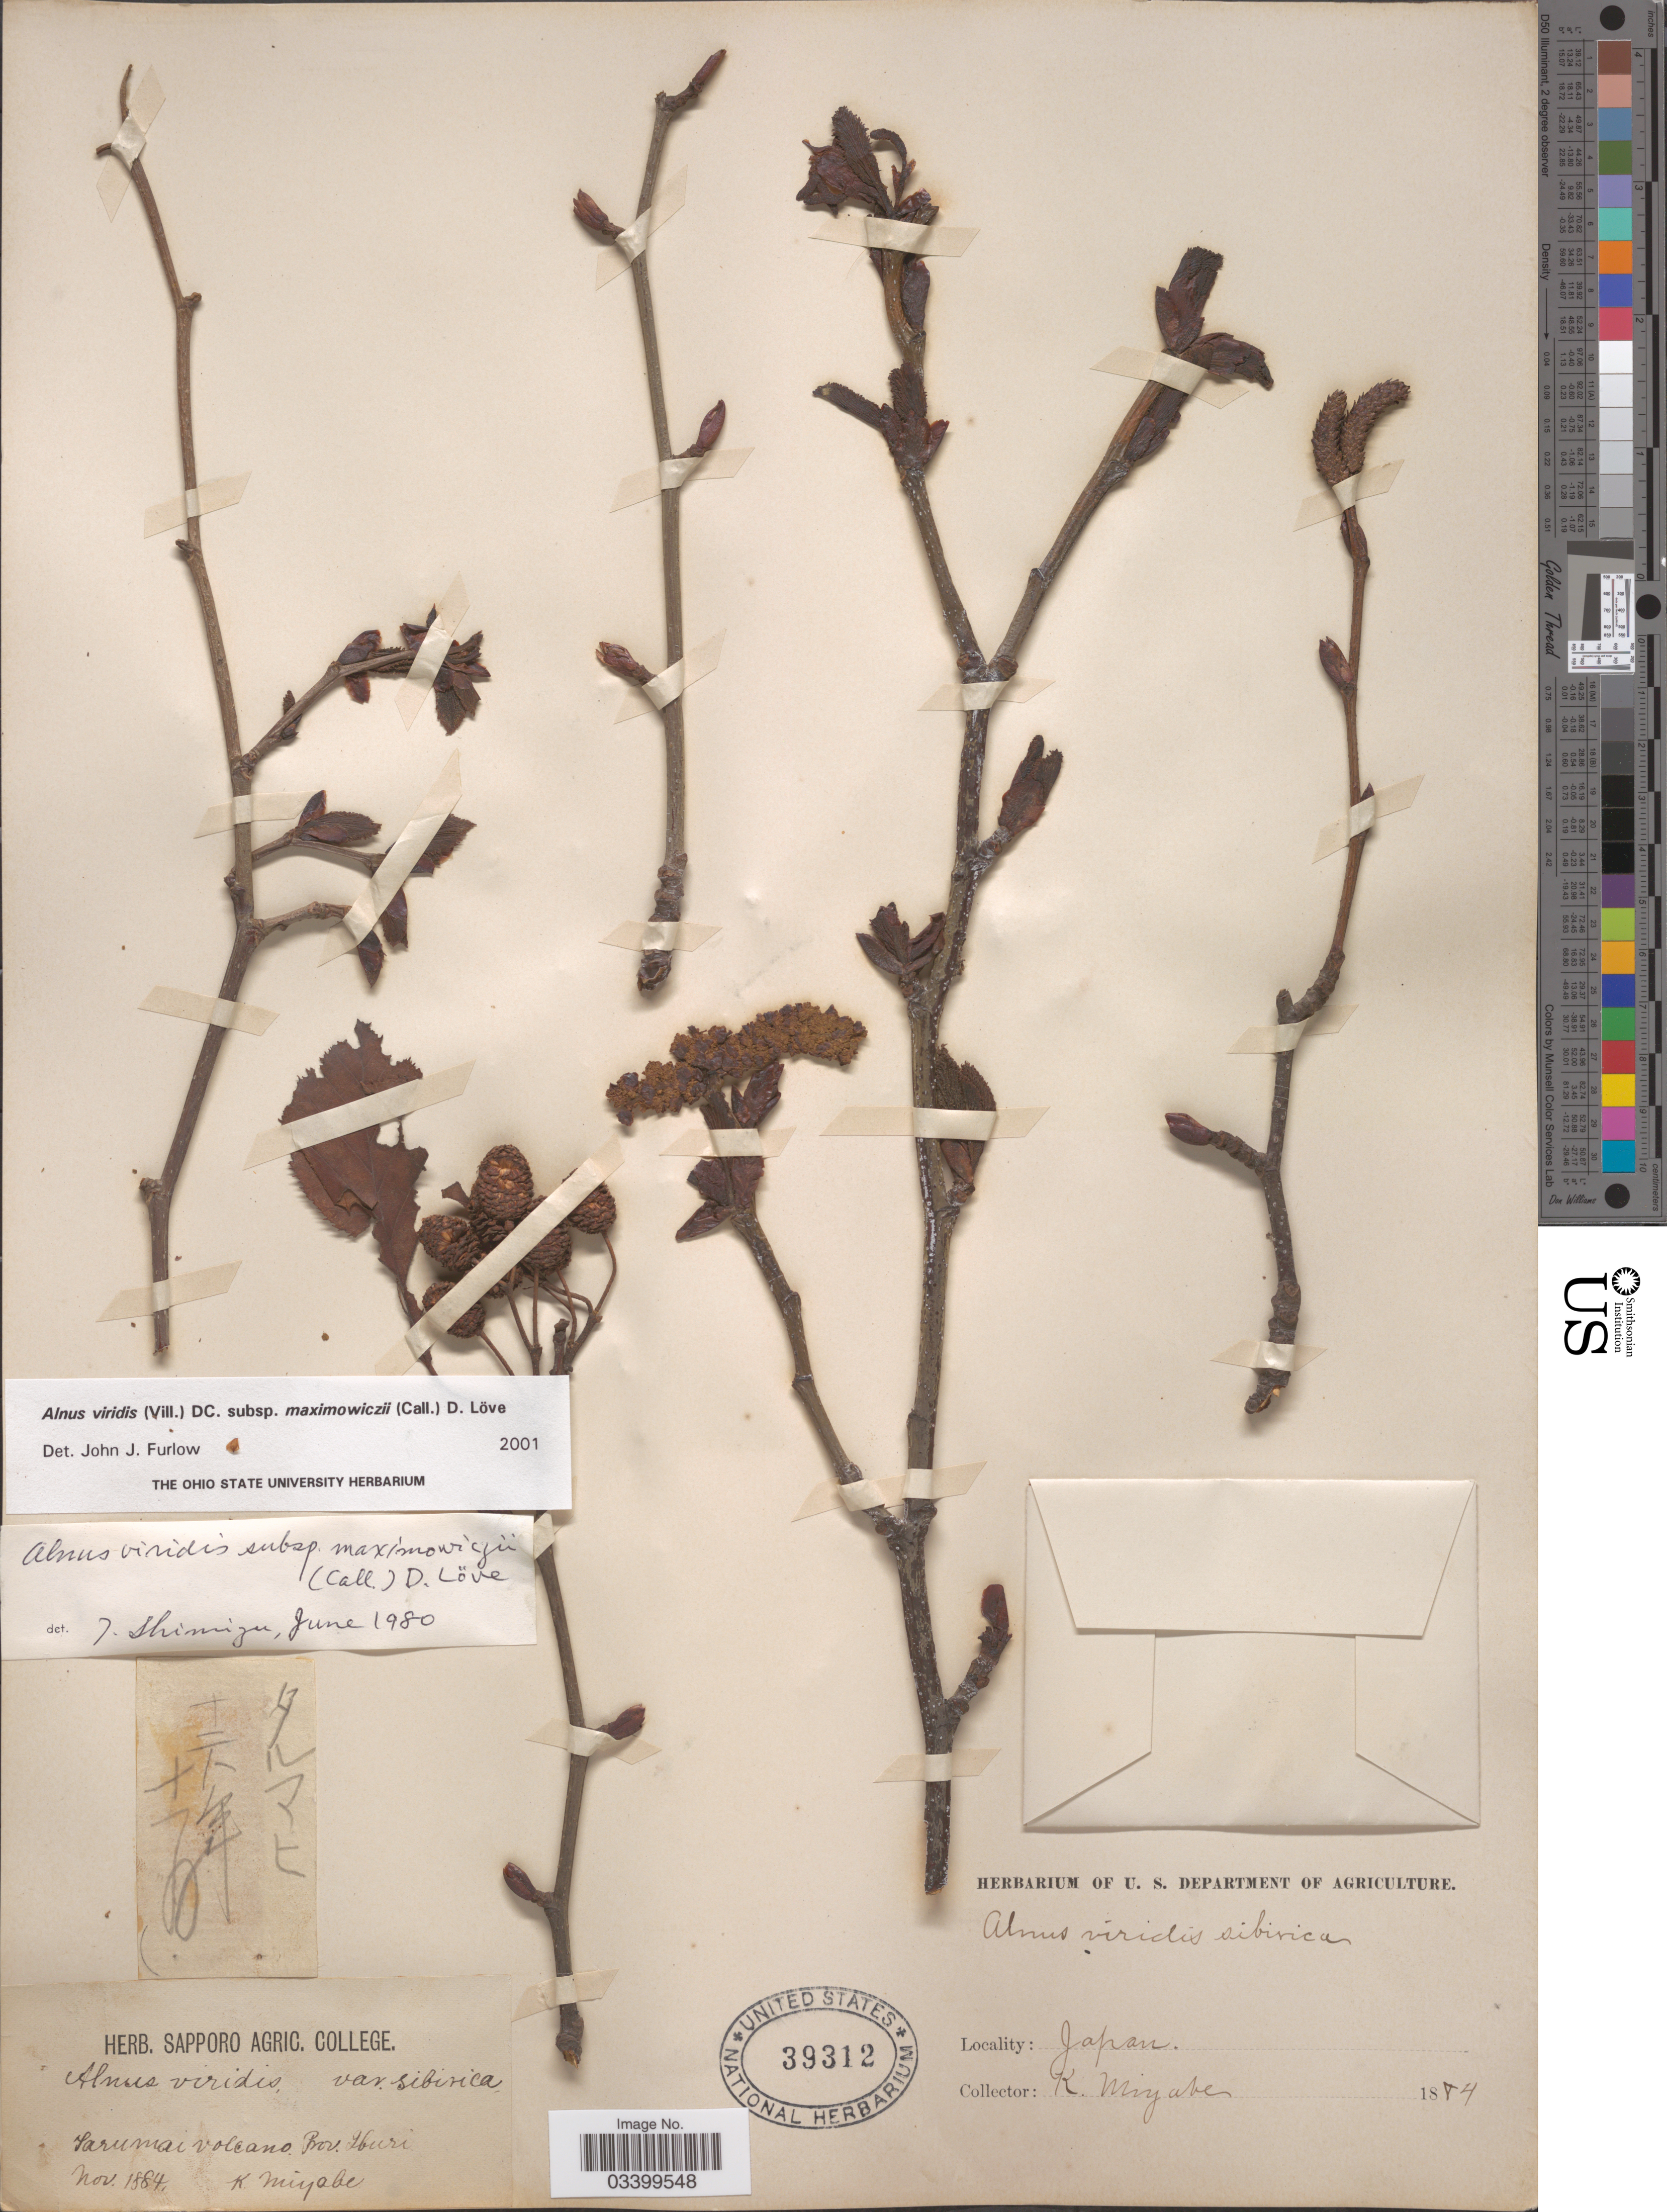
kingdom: Plantae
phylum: Tracheophyta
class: Magnoliopsida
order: Fagales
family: Betulaceae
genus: Alnus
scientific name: Alnus maximowiczii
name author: Callier ex C.K. Schneid.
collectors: K. Miyabe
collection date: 1884-11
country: Japan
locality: Tarumai Volcano, Prov. Iburi.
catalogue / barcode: US 39312